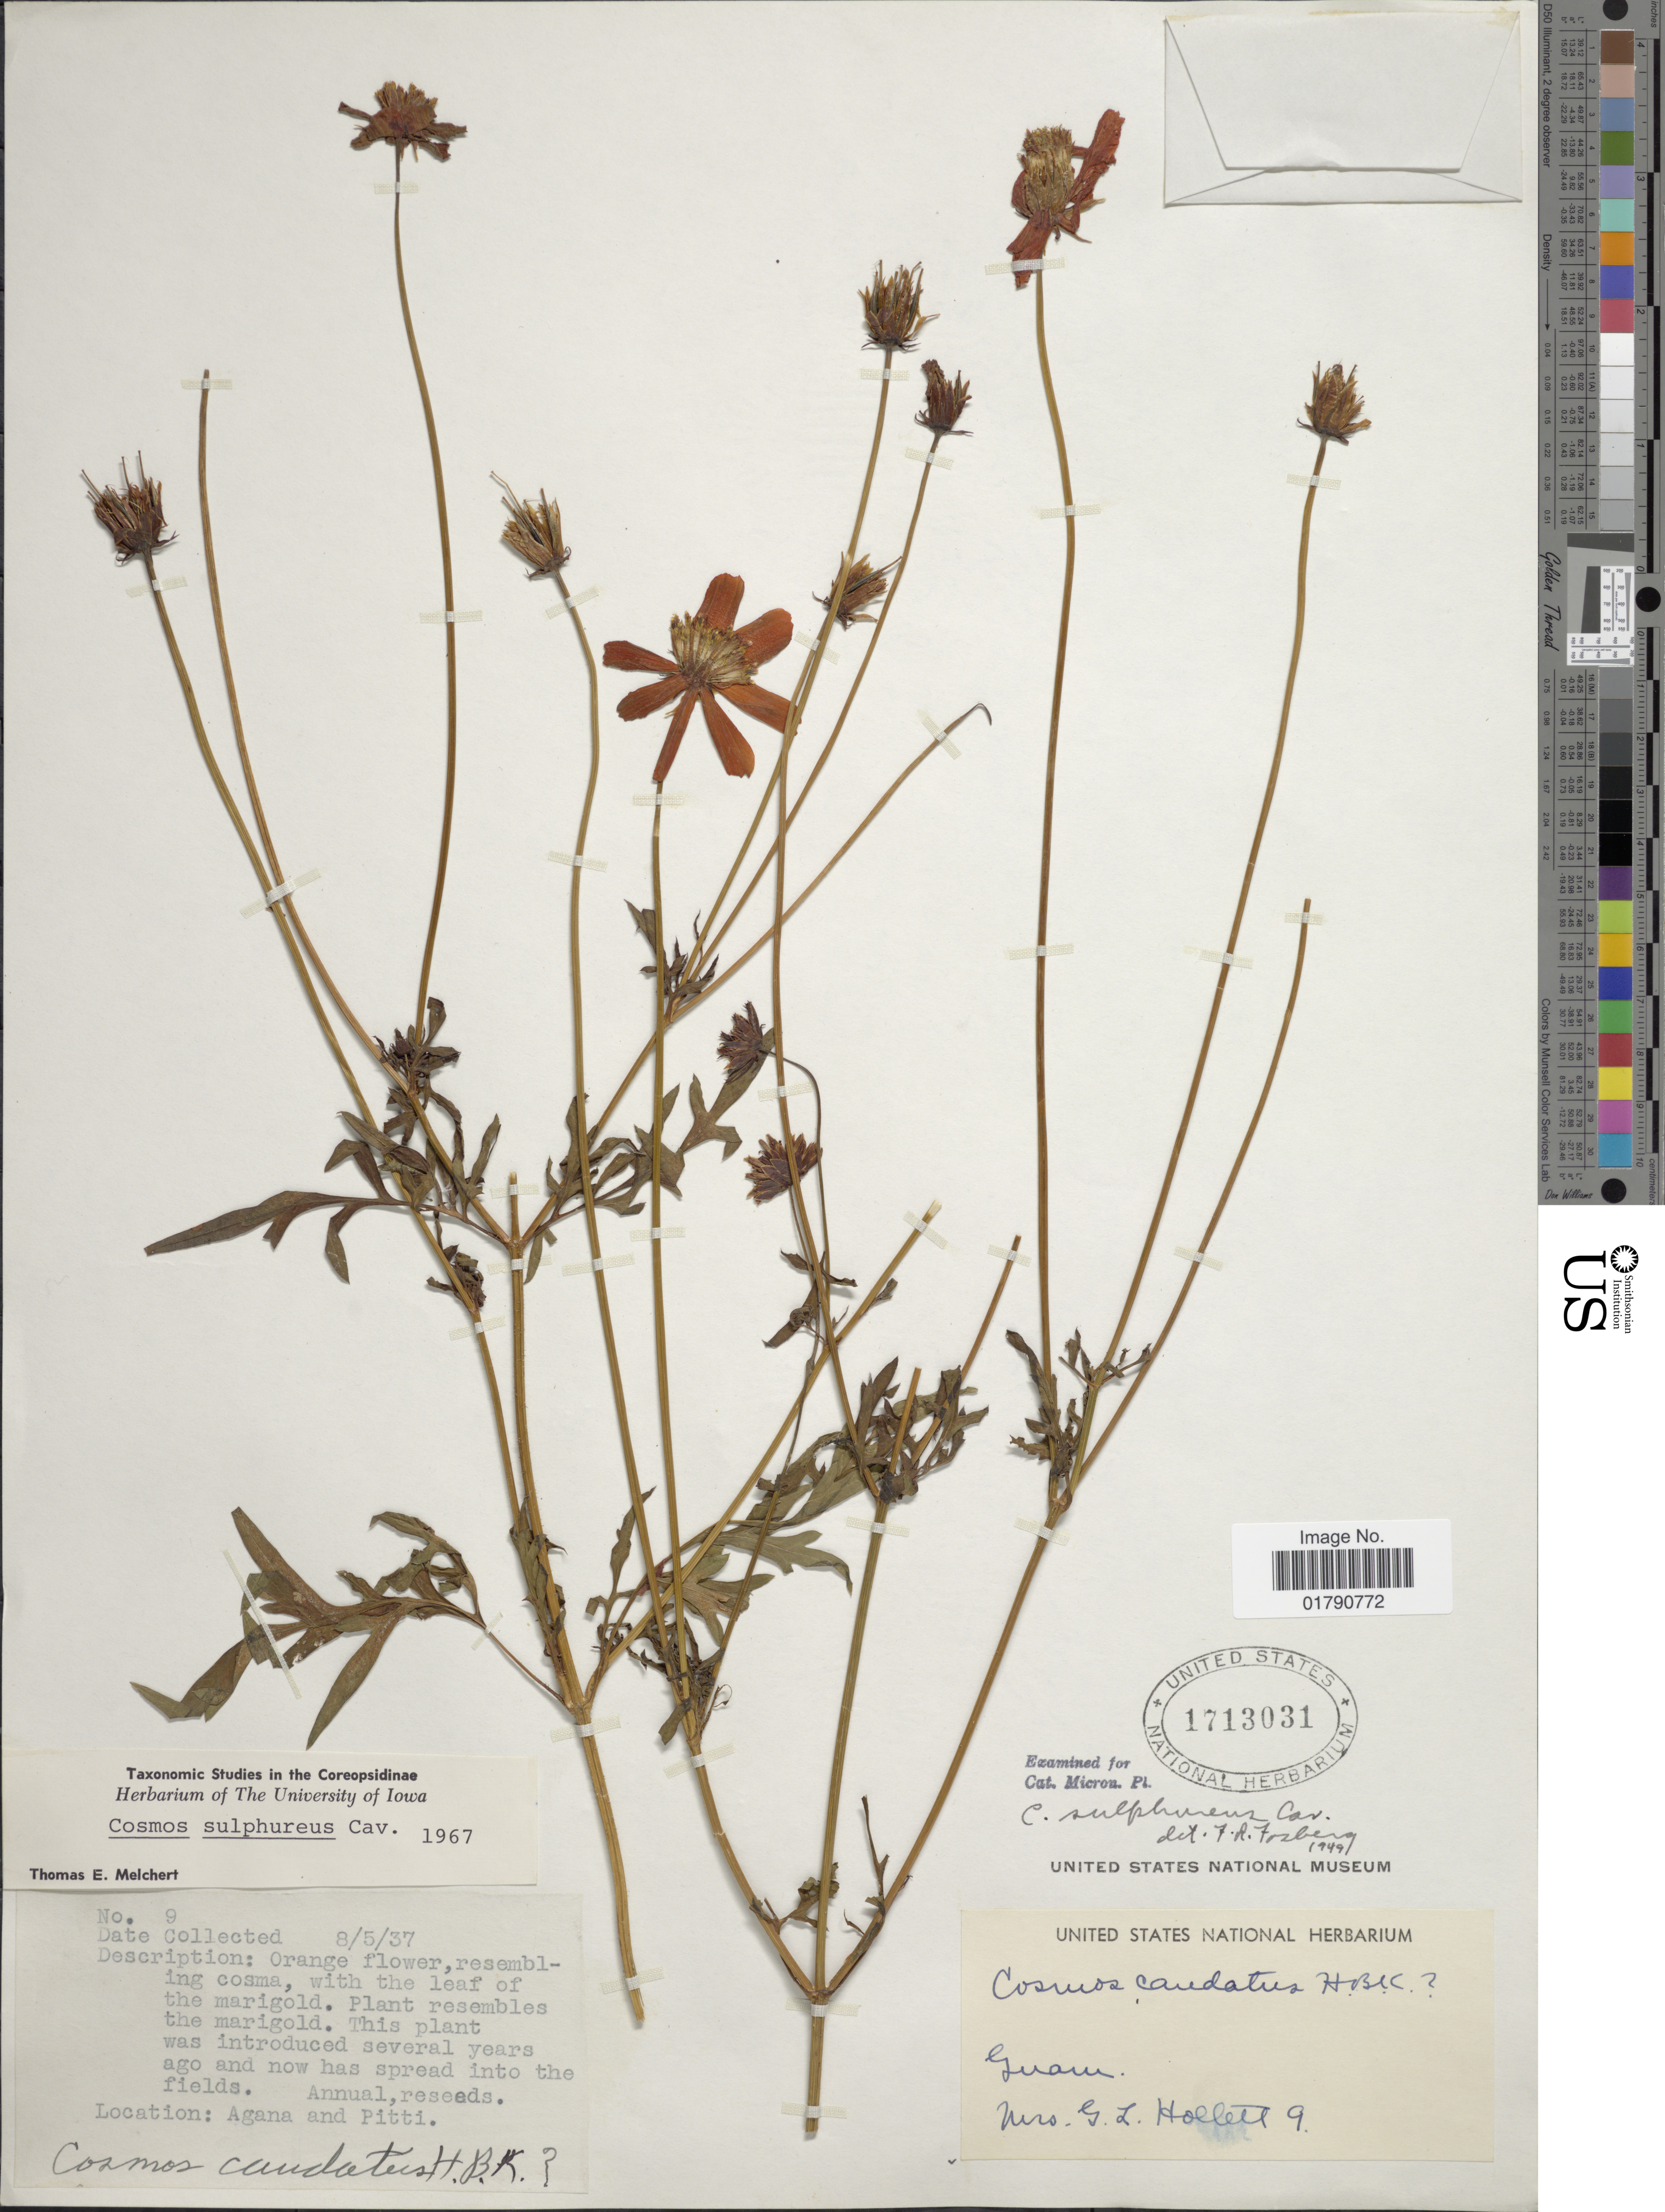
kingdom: Plantae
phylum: Tracheophyta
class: Magnoliopsida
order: Asterales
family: Asteraceae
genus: Cosmos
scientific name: Cosmos sulphureus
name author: Cav.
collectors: G. Hollett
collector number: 9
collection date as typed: Transcribed d/m/y: 8/5/37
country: Guam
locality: Agana and Pitti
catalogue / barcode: US 1713031